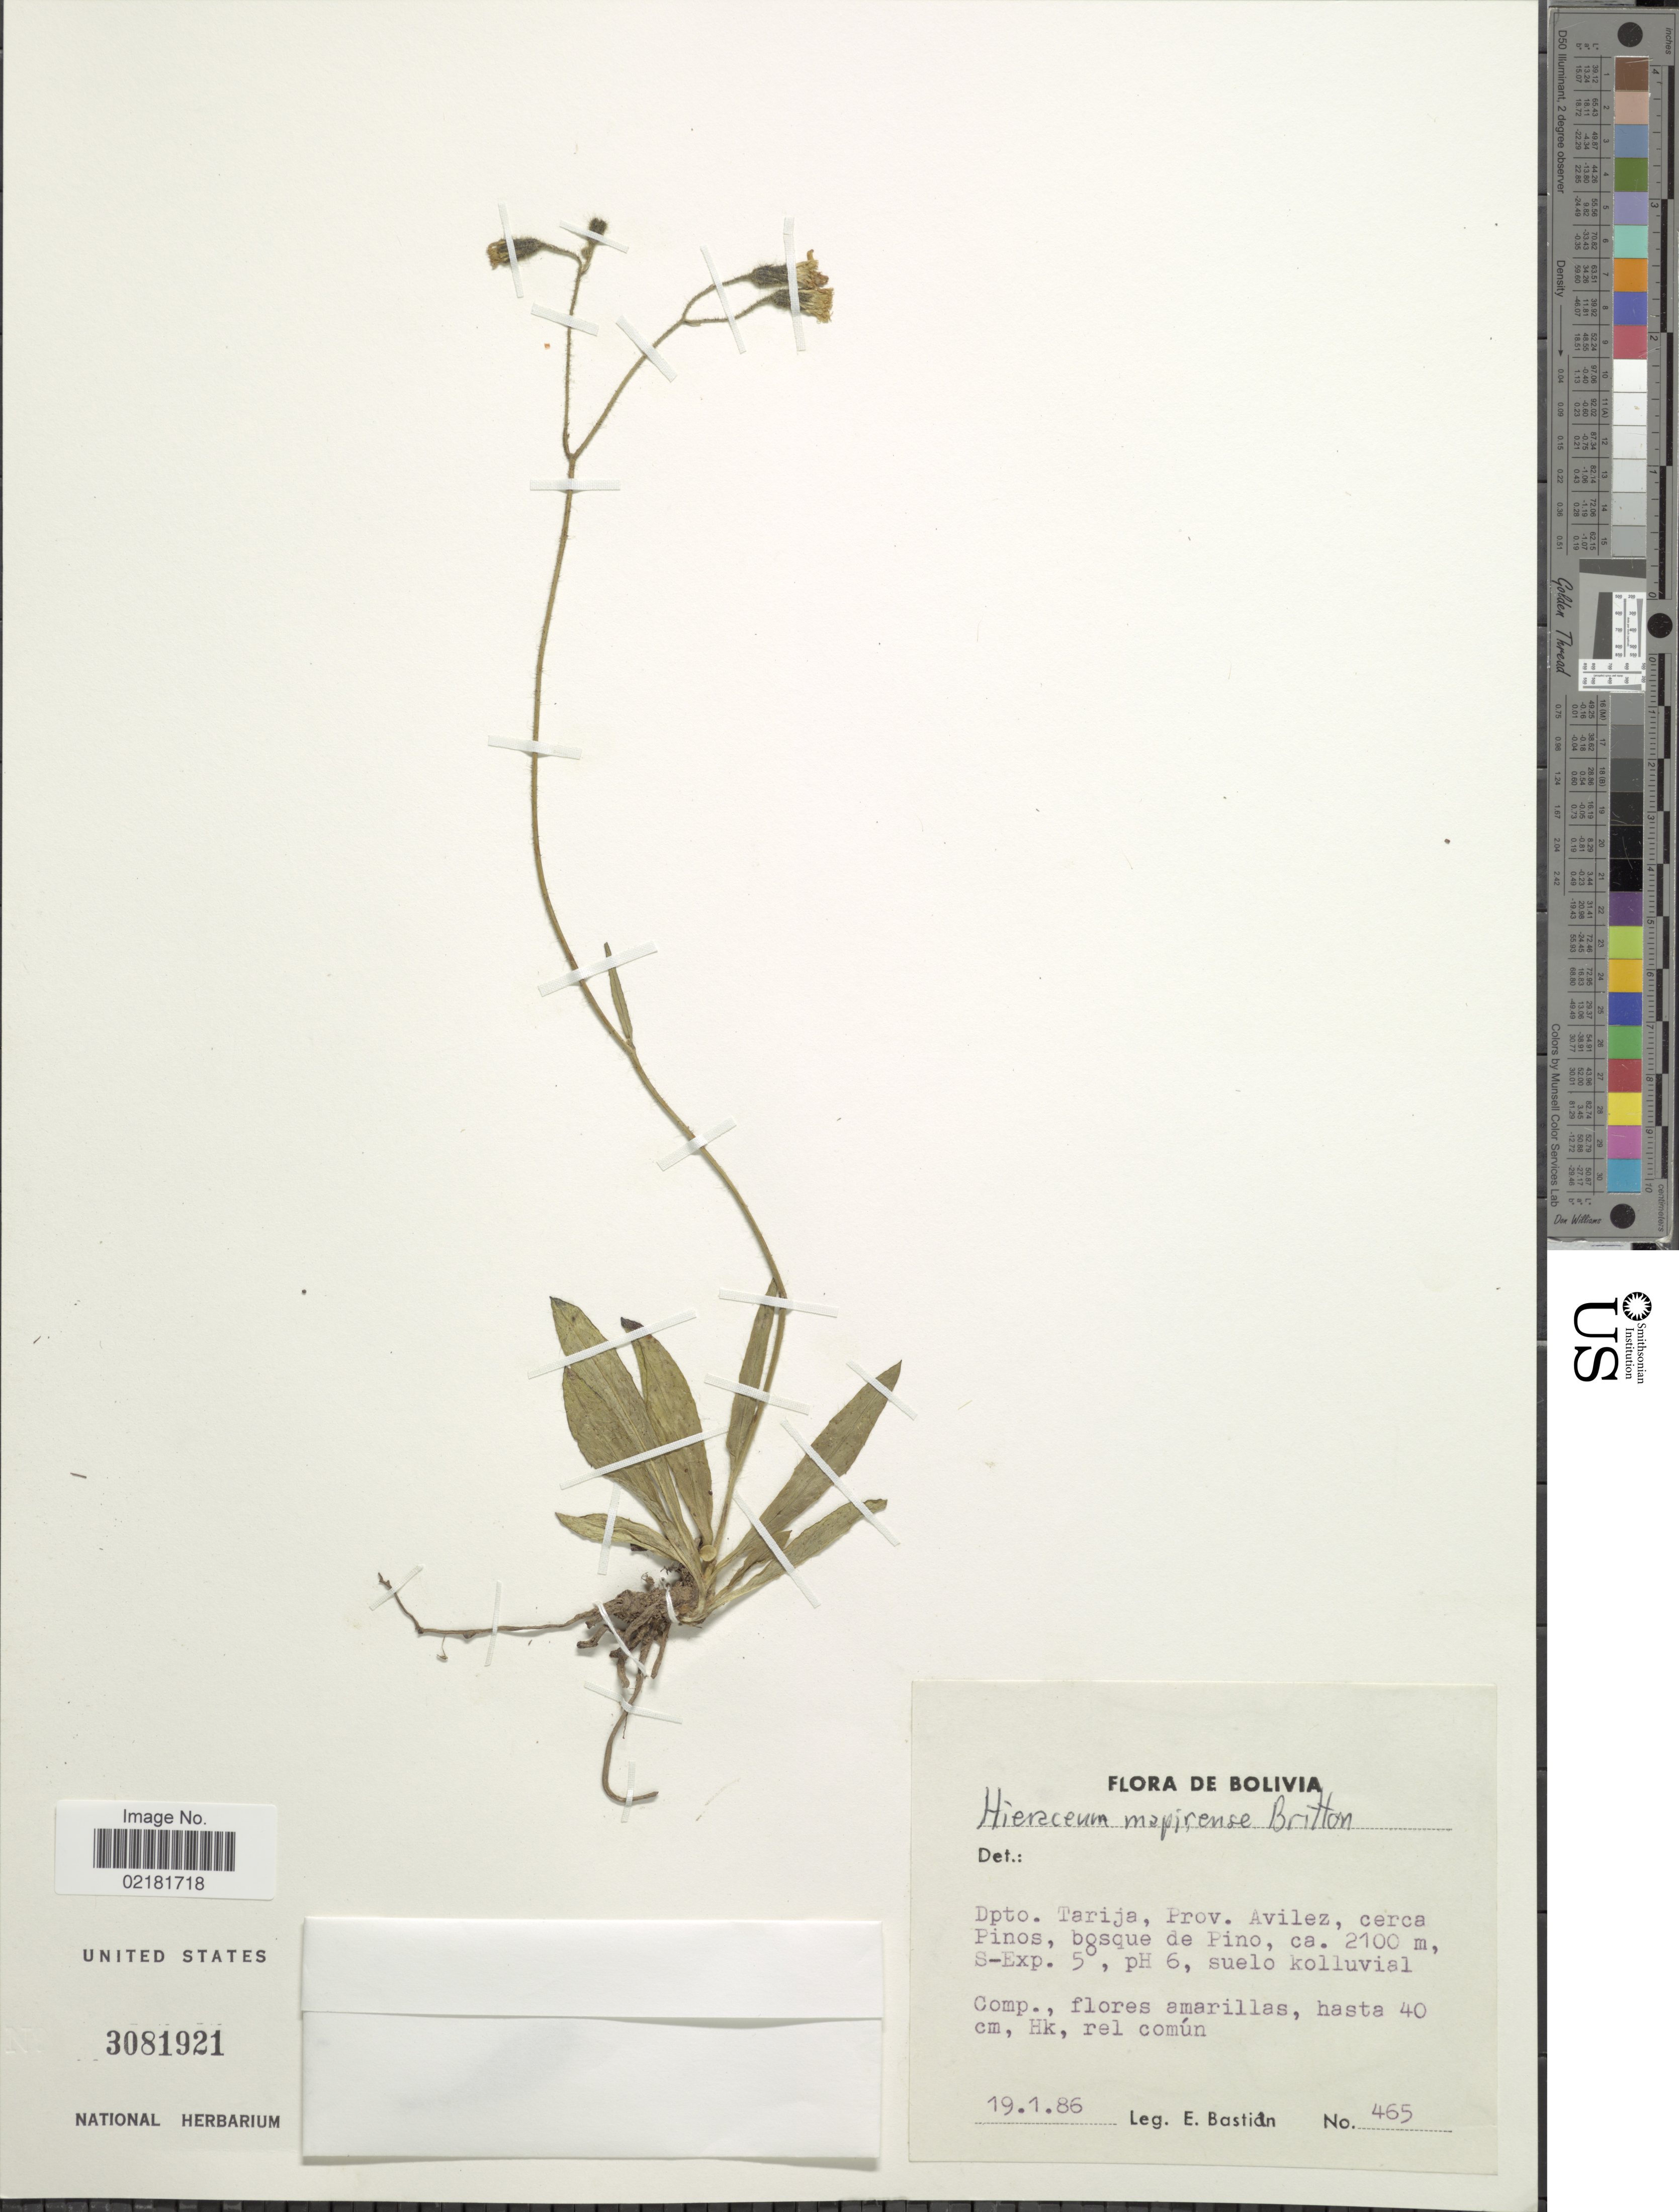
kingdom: Plantae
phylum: Tracheophyta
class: Magnoliopsida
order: Asterales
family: Asteraceae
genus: Hieracium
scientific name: Hieracium mapirense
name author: Britton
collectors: E. Bastian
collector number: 465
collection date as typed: Transcribed d/m/y: 19/1/86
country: Bolivia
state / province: Tarija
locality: Prov. Avilez, cerca Pinos, bosque de Pino, S-Exp. 5.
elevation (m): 2100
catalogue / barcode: US 3081921